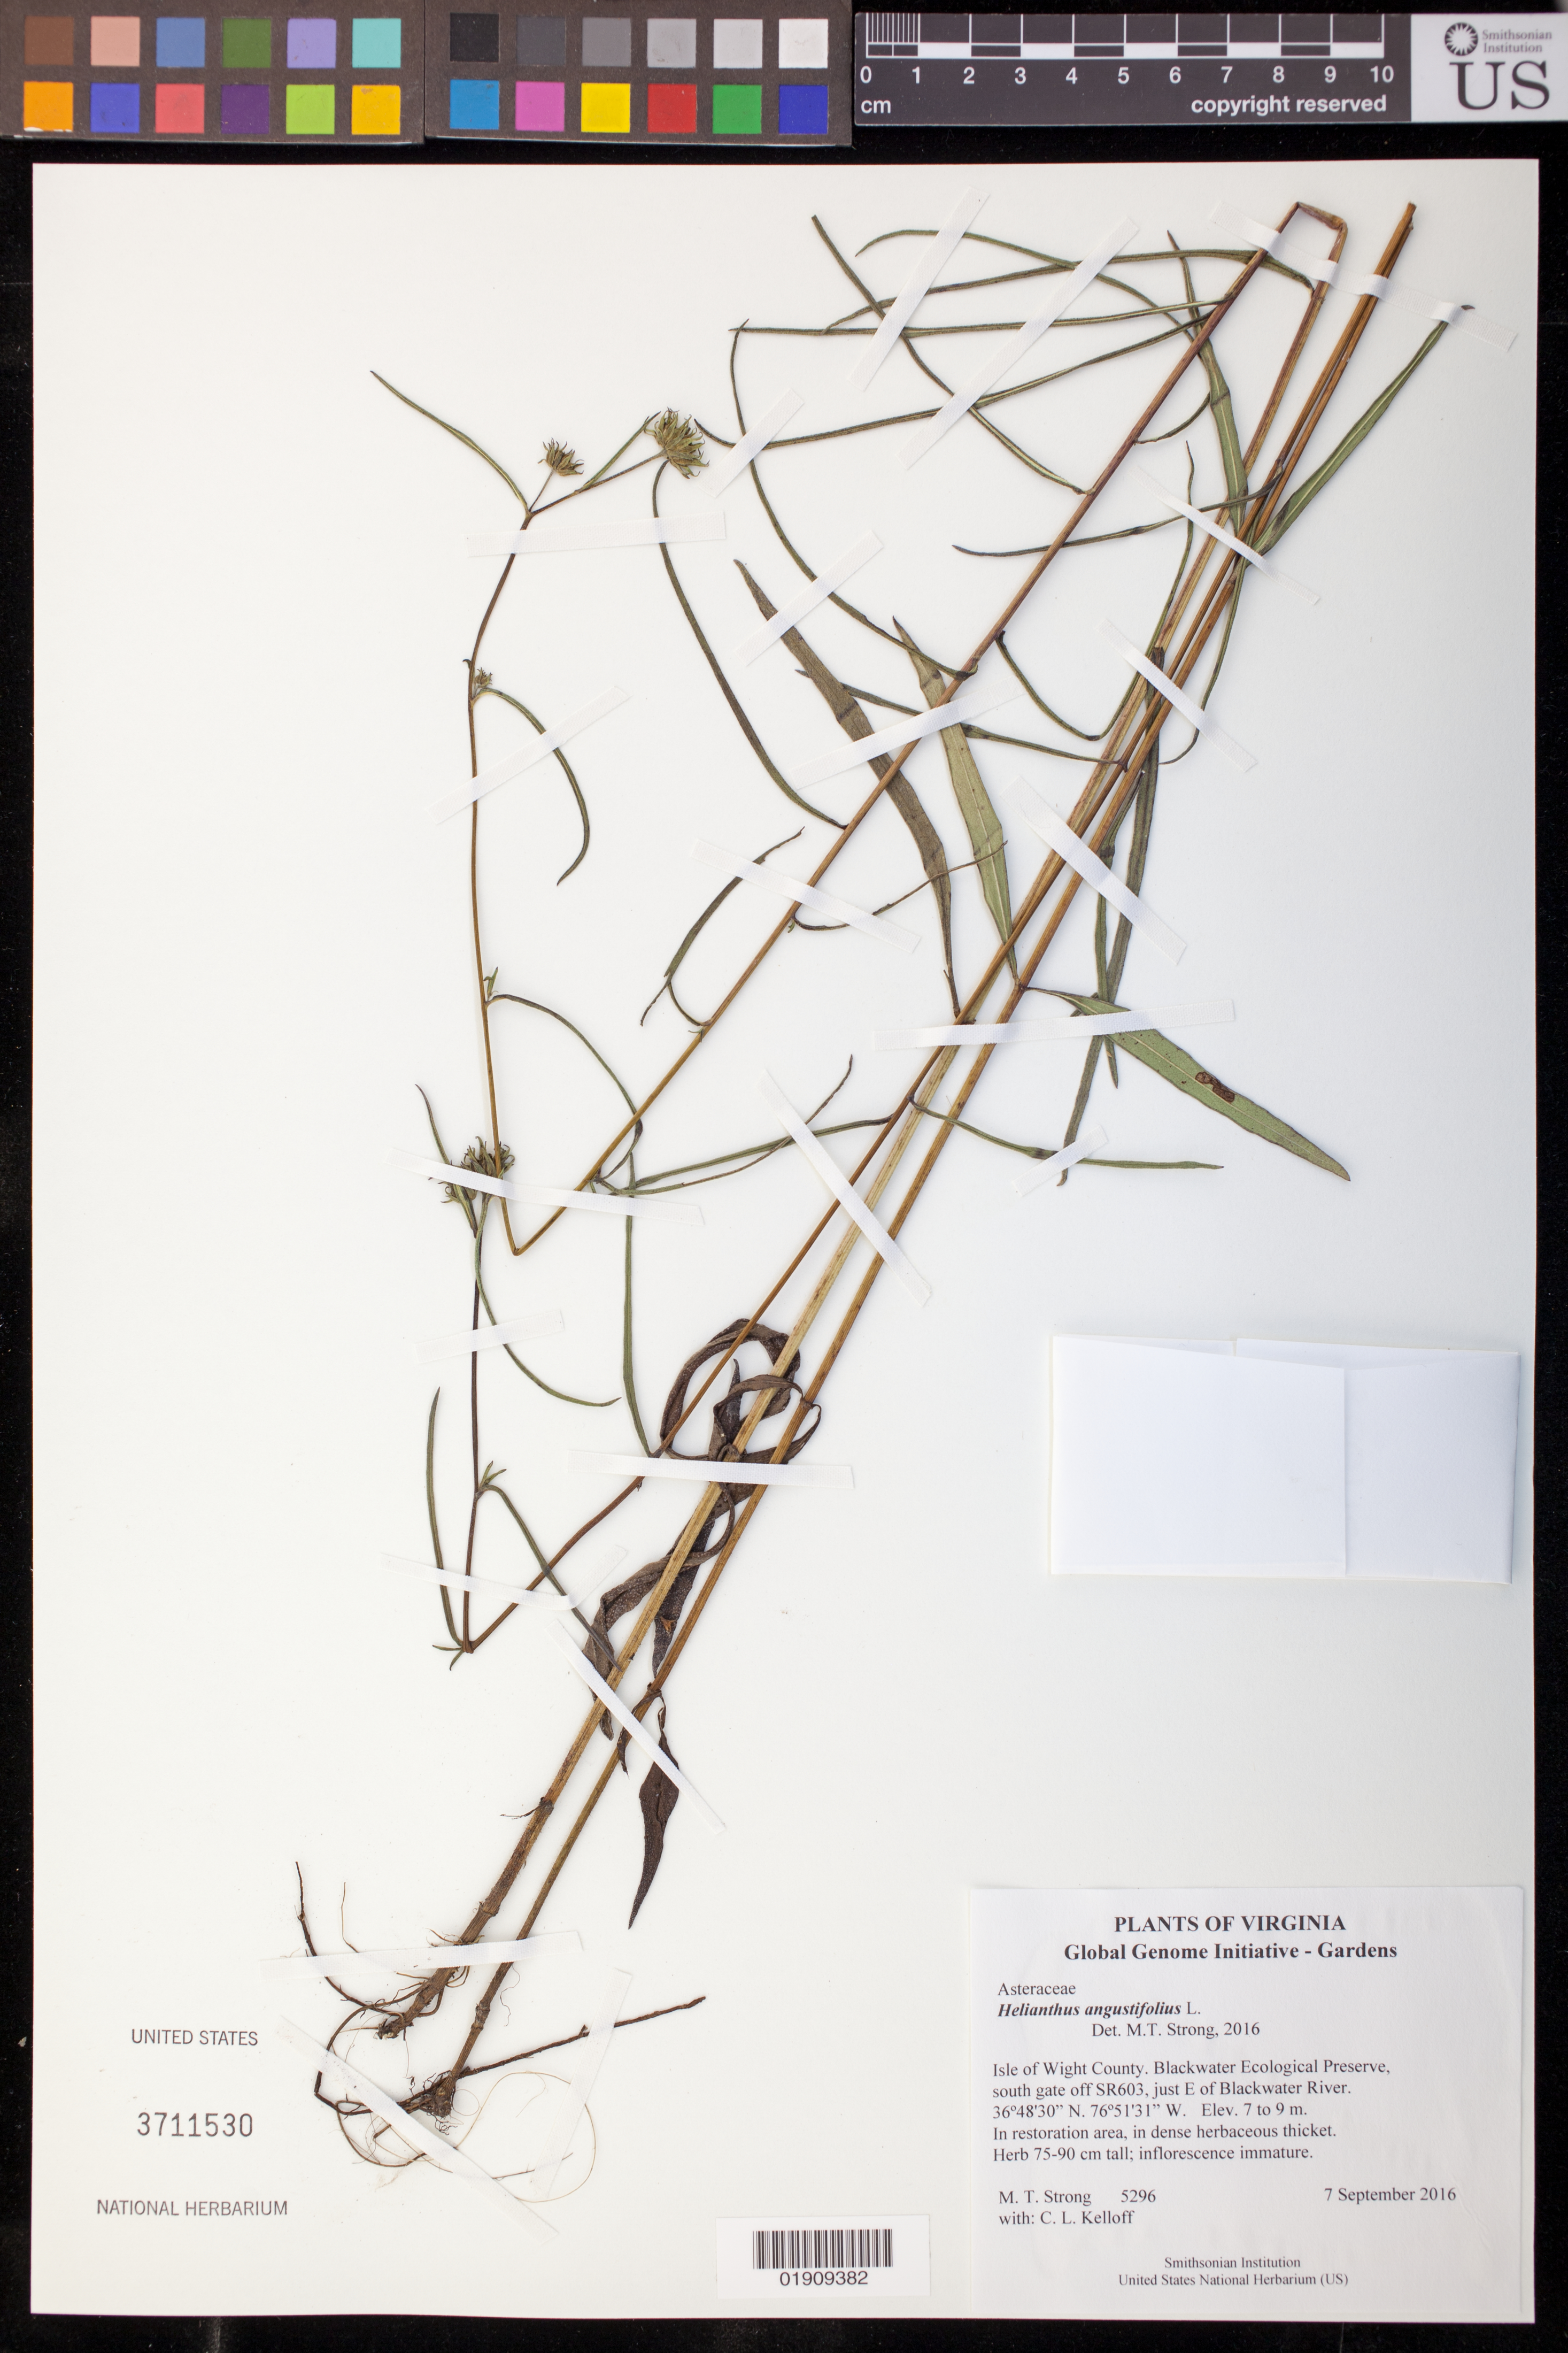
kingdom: Plantae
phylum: Tracheophyta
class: Magnoliopsida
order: Asterales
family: Asteraceae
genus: Helianthus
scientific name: Helianthus angustifolius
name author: L.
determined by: Strong, Mark T., (BOT), Smithsonian Institution - National Museum of Natural History (UNITED STATES)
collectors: M. T. Strong & C. L. Kelloff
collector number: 5296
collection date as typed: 7 September 2016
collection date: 2016-09-07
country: United States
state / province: Virginia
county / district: Isle of Wight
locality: Blackwater Ecological Preserve, south gate off SR603, just E of Blackwater River.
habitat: In restoration area, in dense herbaceous thicket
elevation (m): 7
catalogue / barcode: US 3711530